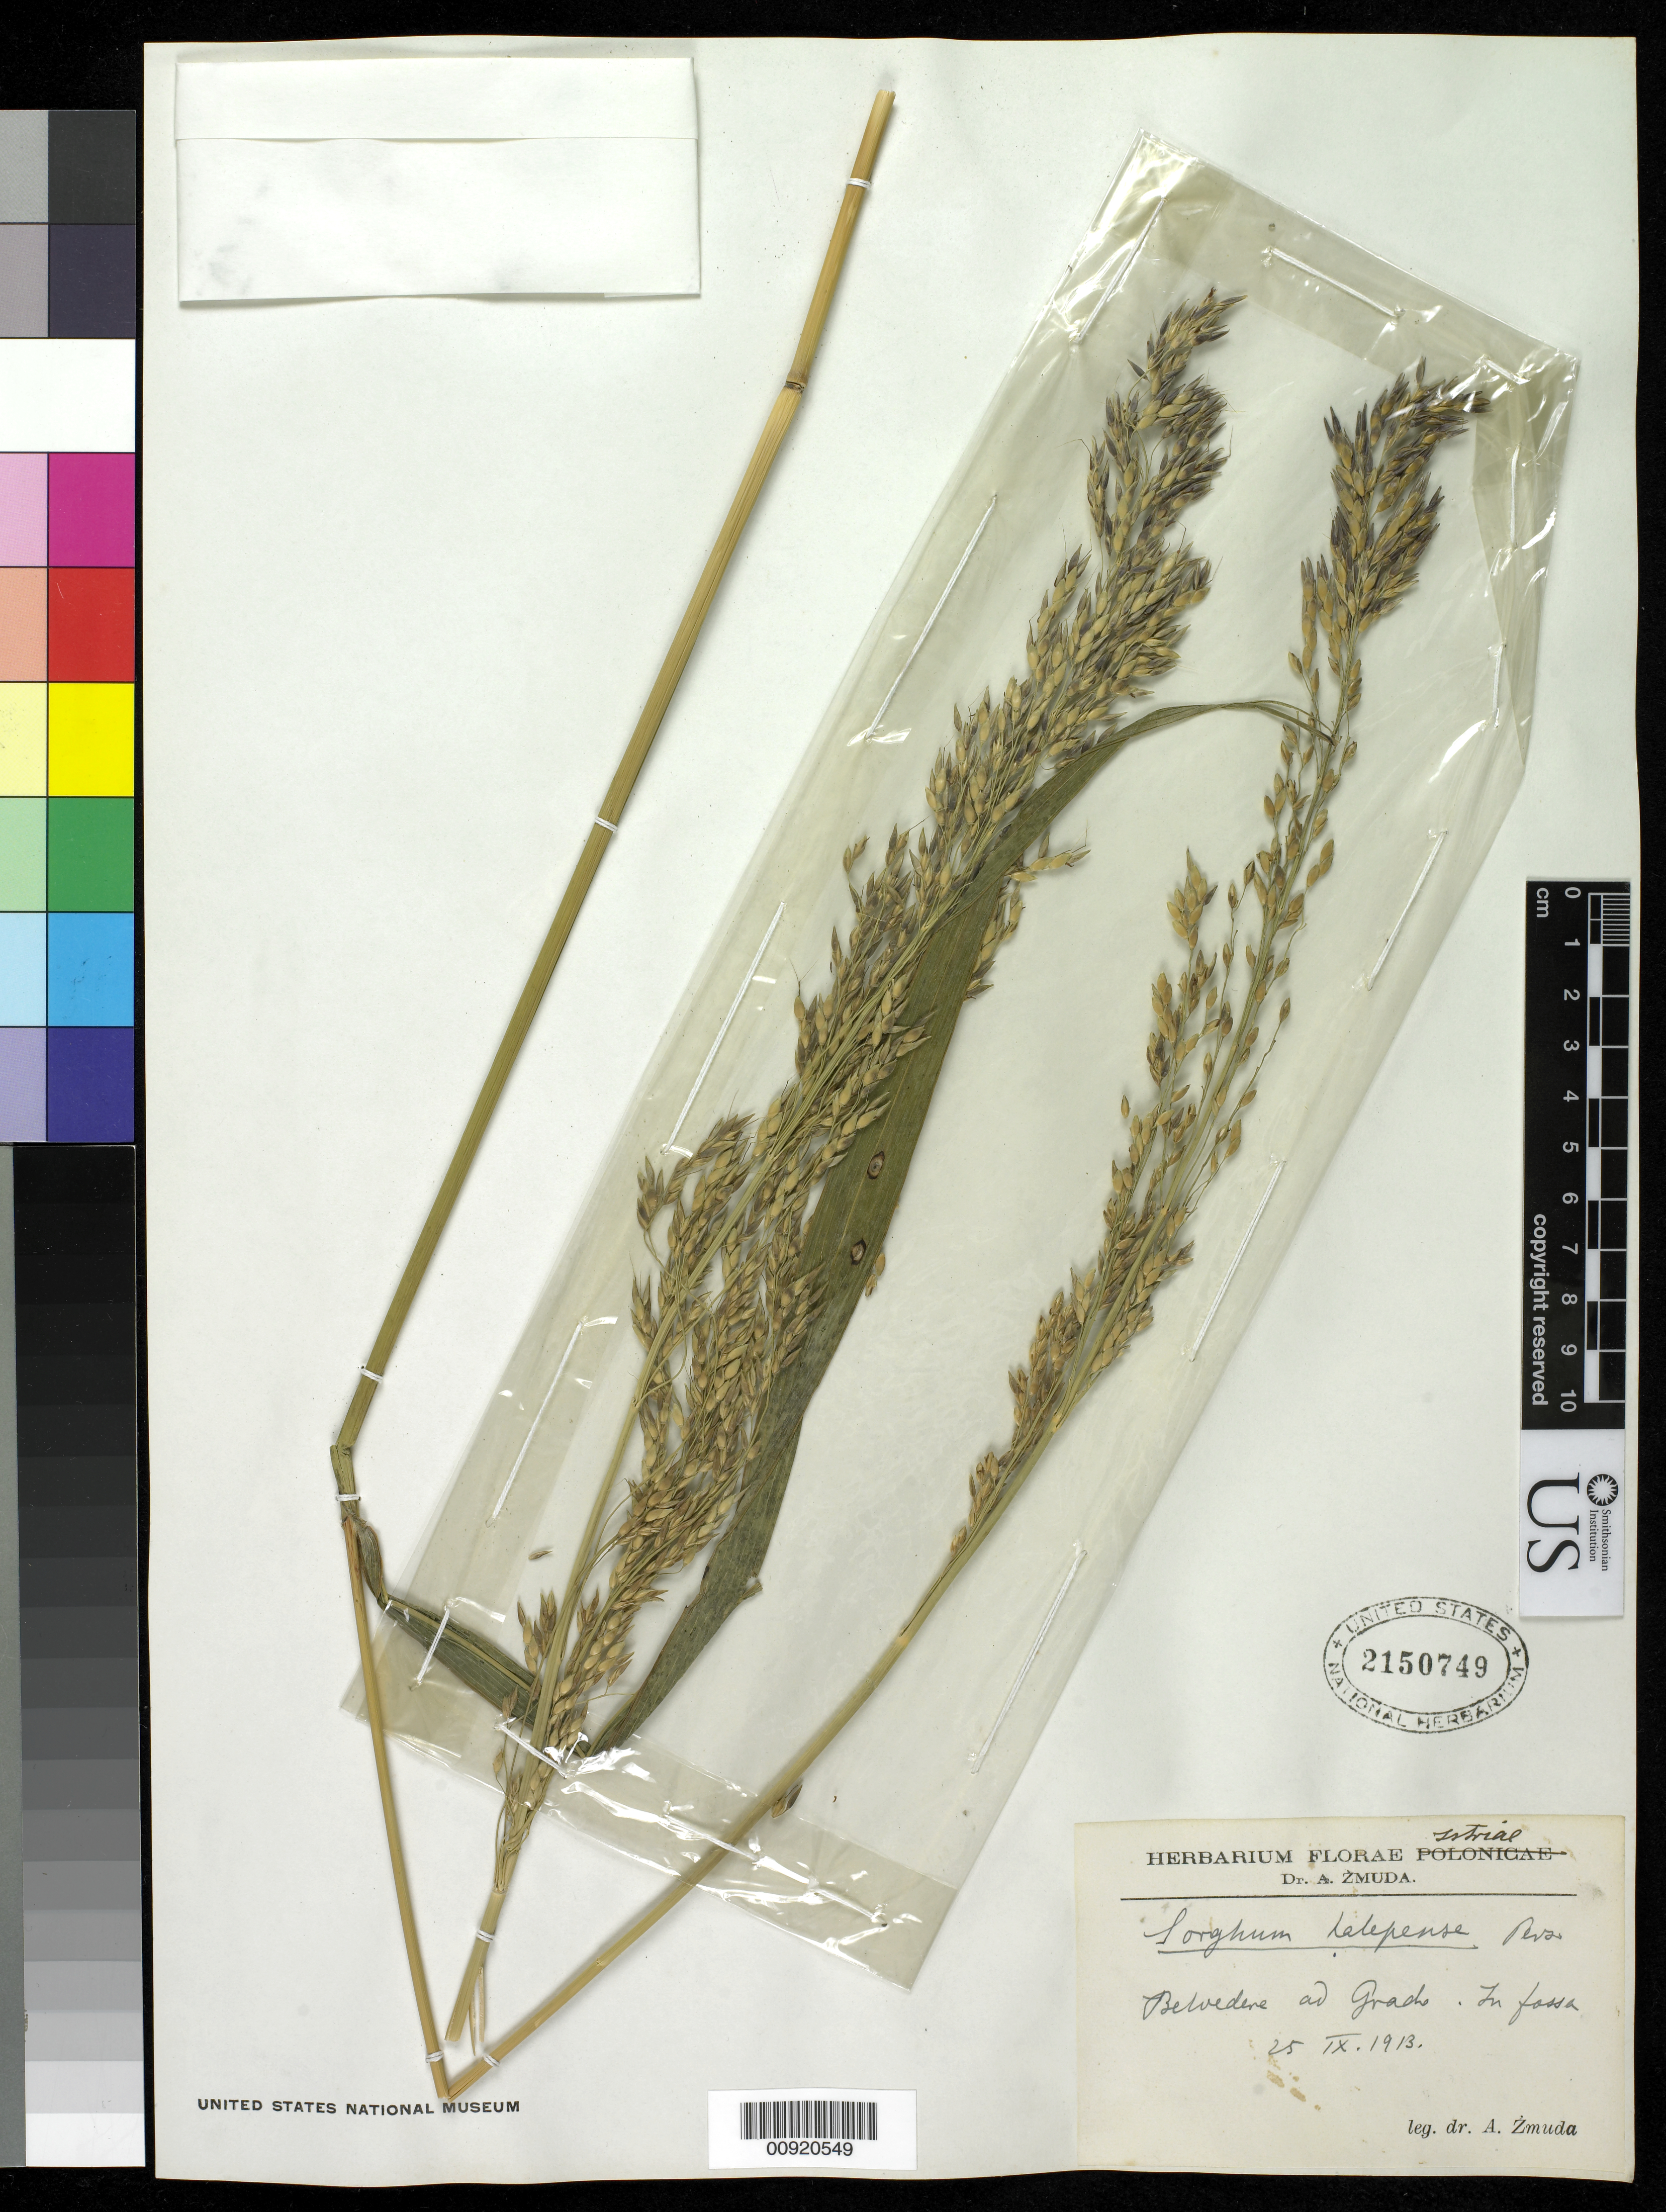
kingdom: Plantae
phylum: Tracheophyta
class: Liliopsida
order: Poales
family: Poaceae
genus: Sorghum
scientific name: Sorghum halepense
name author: (L.) Pers.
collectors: A. Zmuda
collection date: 1913-09-25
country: Croatia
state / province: Istria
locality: Belvedere ad Grache. In fossa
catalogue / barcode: US 2150749